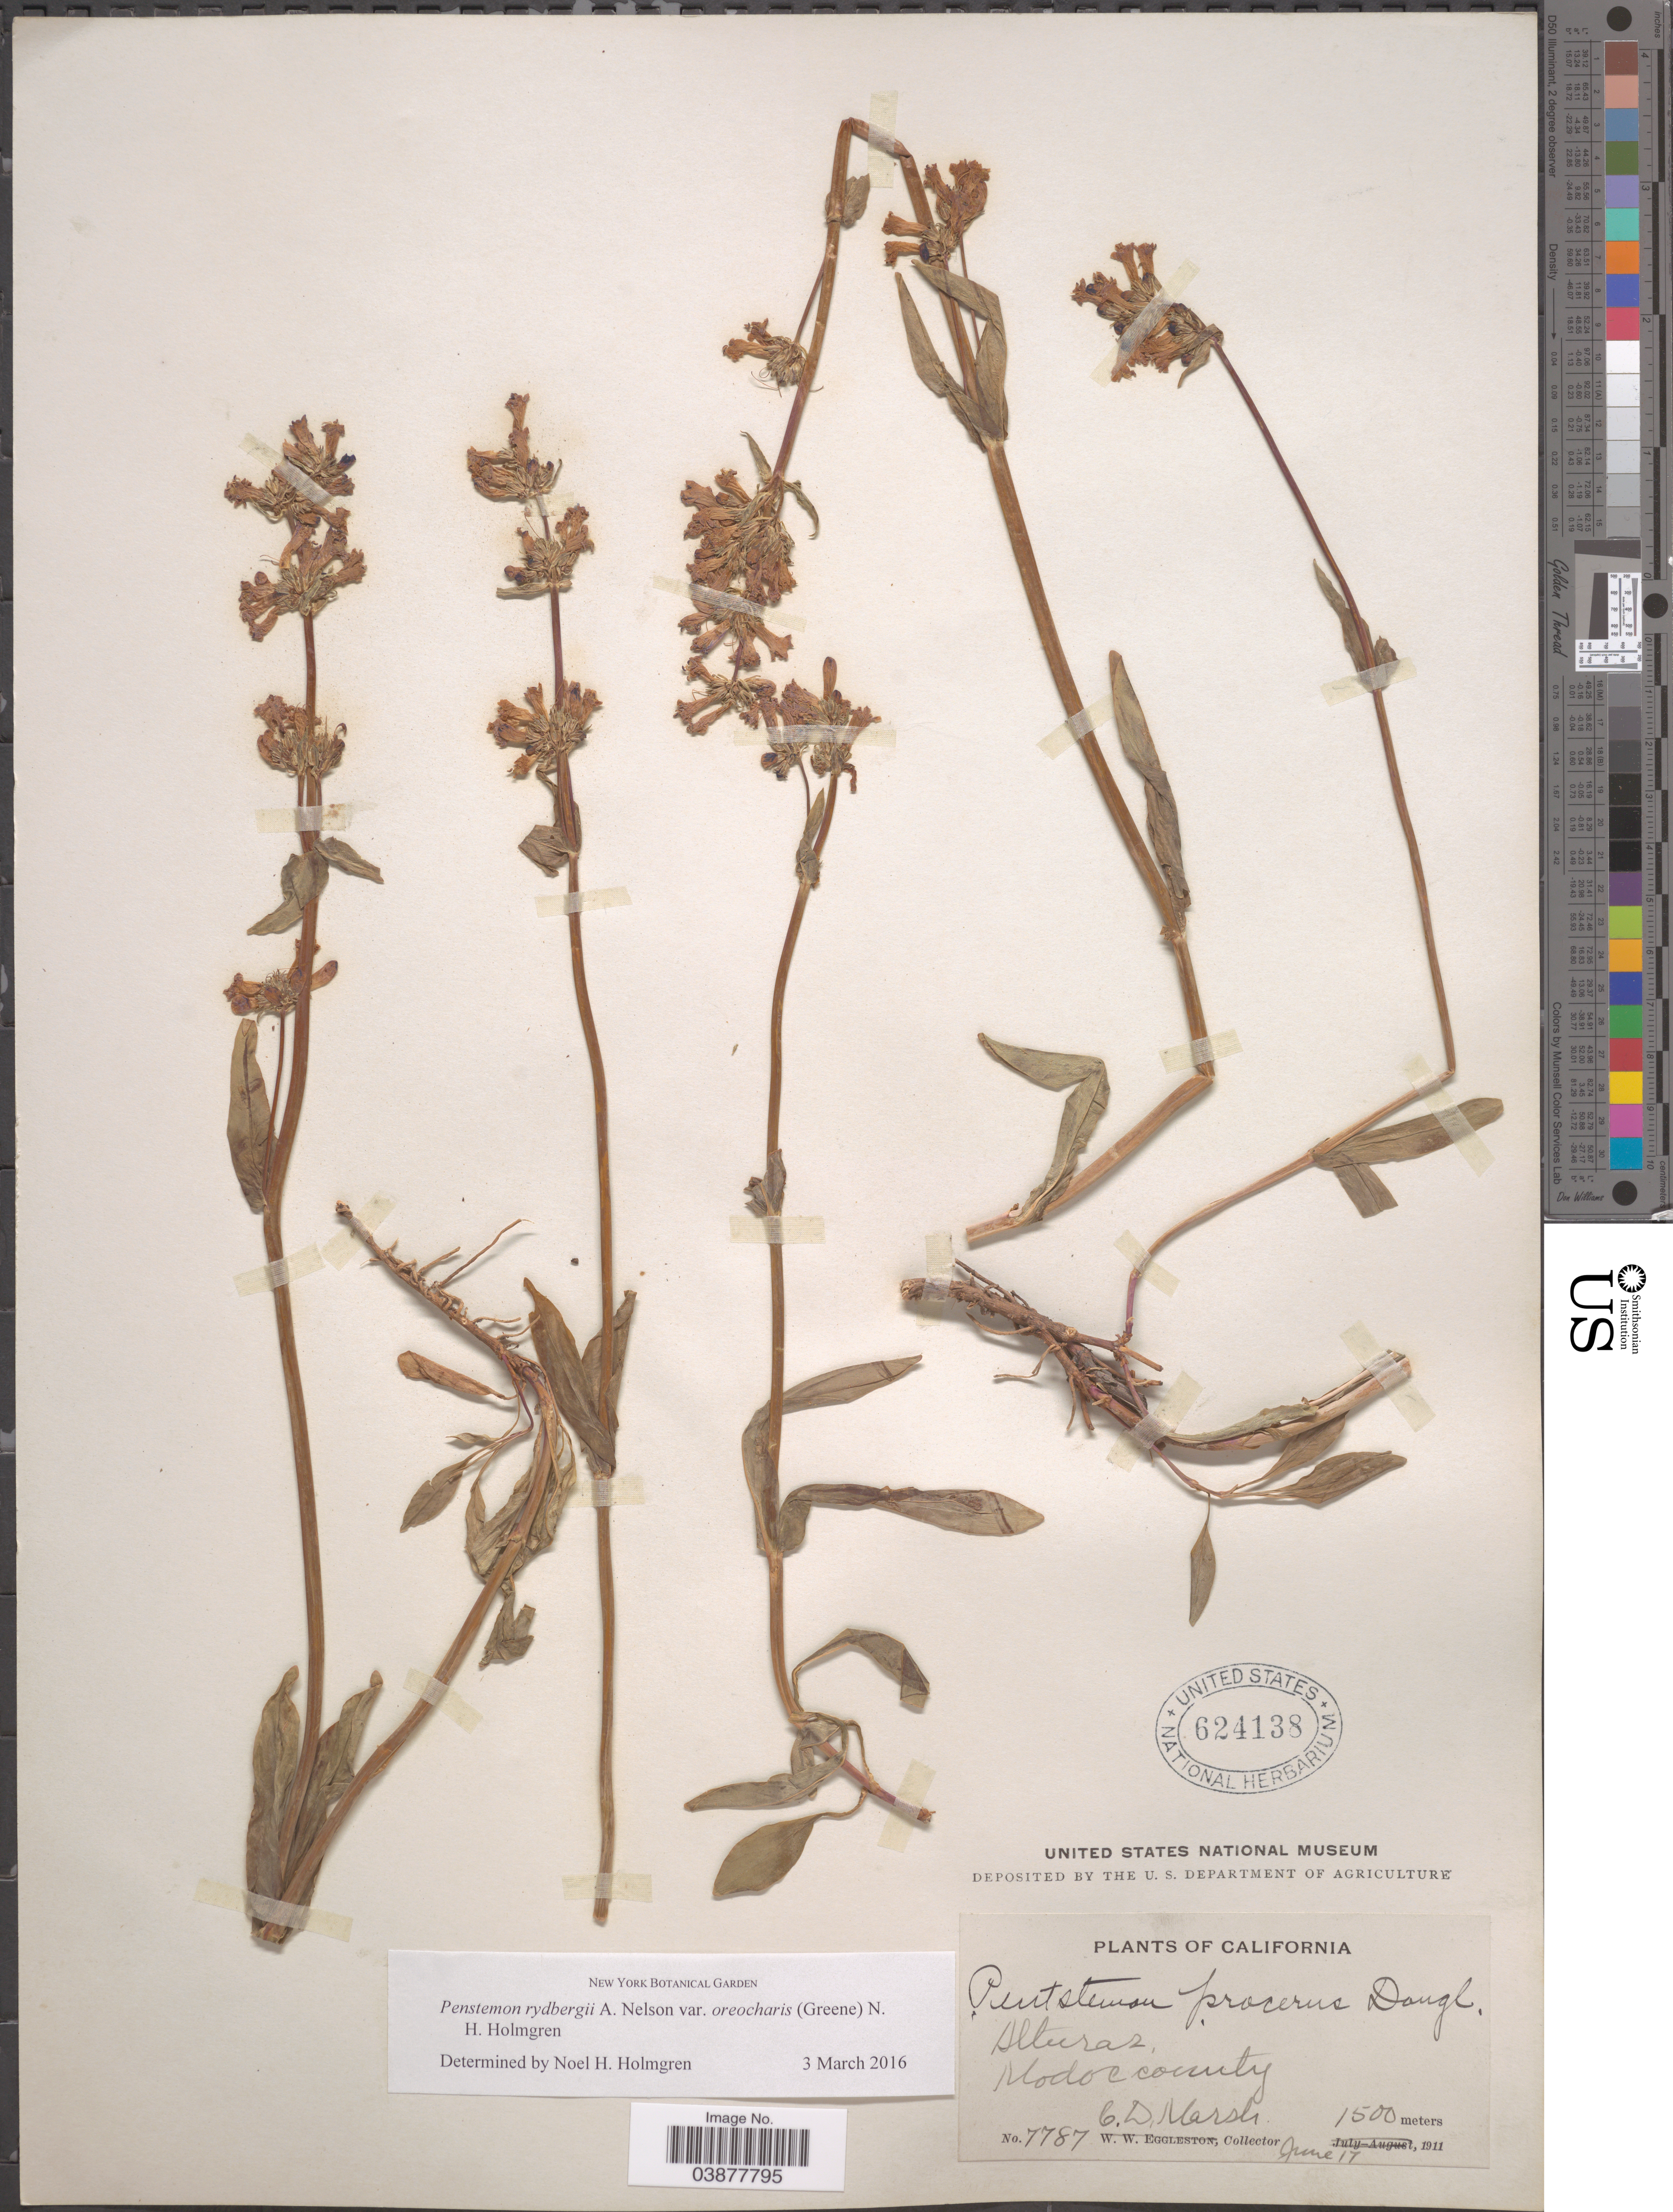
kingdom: Plantae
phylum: Tracheophyta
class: Magnoliopsida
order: Lamiales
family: Plantaginaceae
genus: Penstemon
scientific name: Penstemon rydbergii var. oreocharis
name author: (Greene) N.H. Holmgren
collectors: C. D. Marsh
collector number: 7787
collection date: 1911-06-17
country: United States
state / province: California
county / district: Modoc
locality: Alturaz, Modoc county.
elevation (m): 1500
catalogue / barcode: US 624138